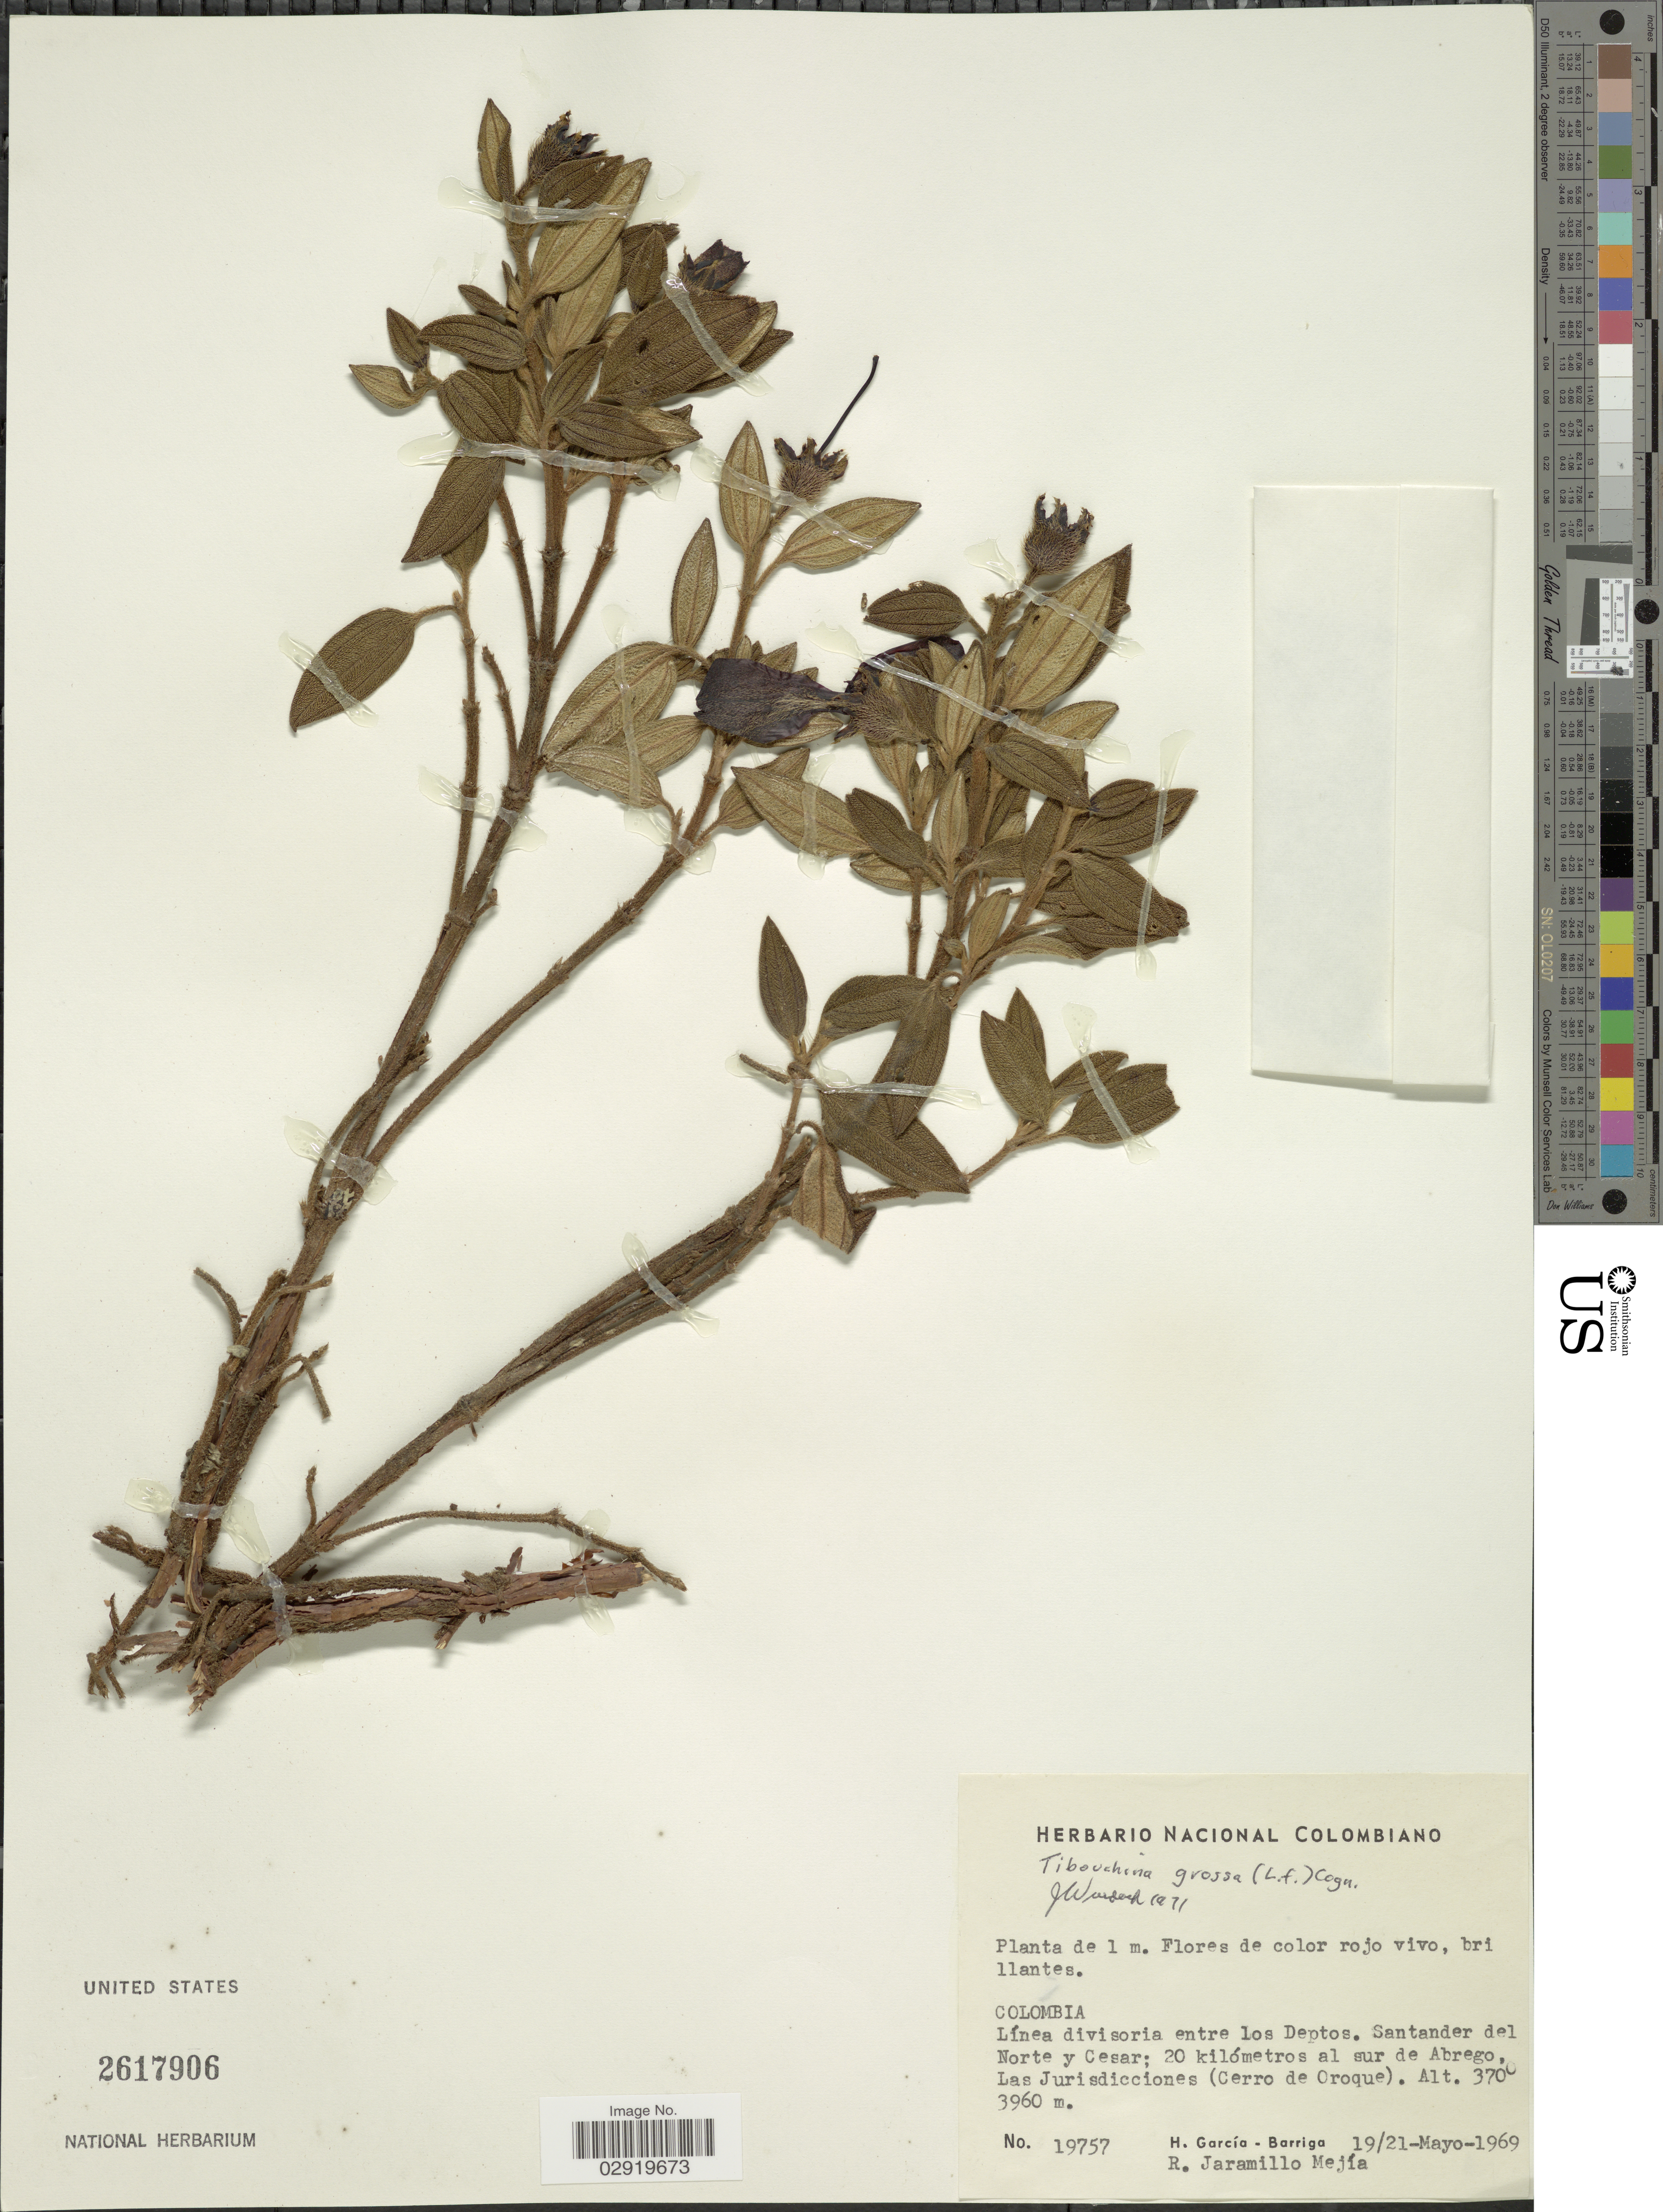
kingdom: Plantae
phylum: Tracheophyta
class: Magnoliopsida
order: Myrtales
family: Melastomataceae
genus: Chaetogastra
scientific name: Chaetogastra grossa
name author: (L. f.) P.J.F. Guim. & Michelang.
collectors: H. García Barriga & R. Jaramillo M.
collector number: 19757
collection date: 1969-05-19/1969-05-21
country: Colombia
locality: Línea divisoria entre los Deptos. Santander del Norte y Cesar; 20 kilómetros al sur de Abrego. Las Jurisdicciones (Cerro de Oroque).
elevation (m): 3700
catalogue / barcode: US 2617906